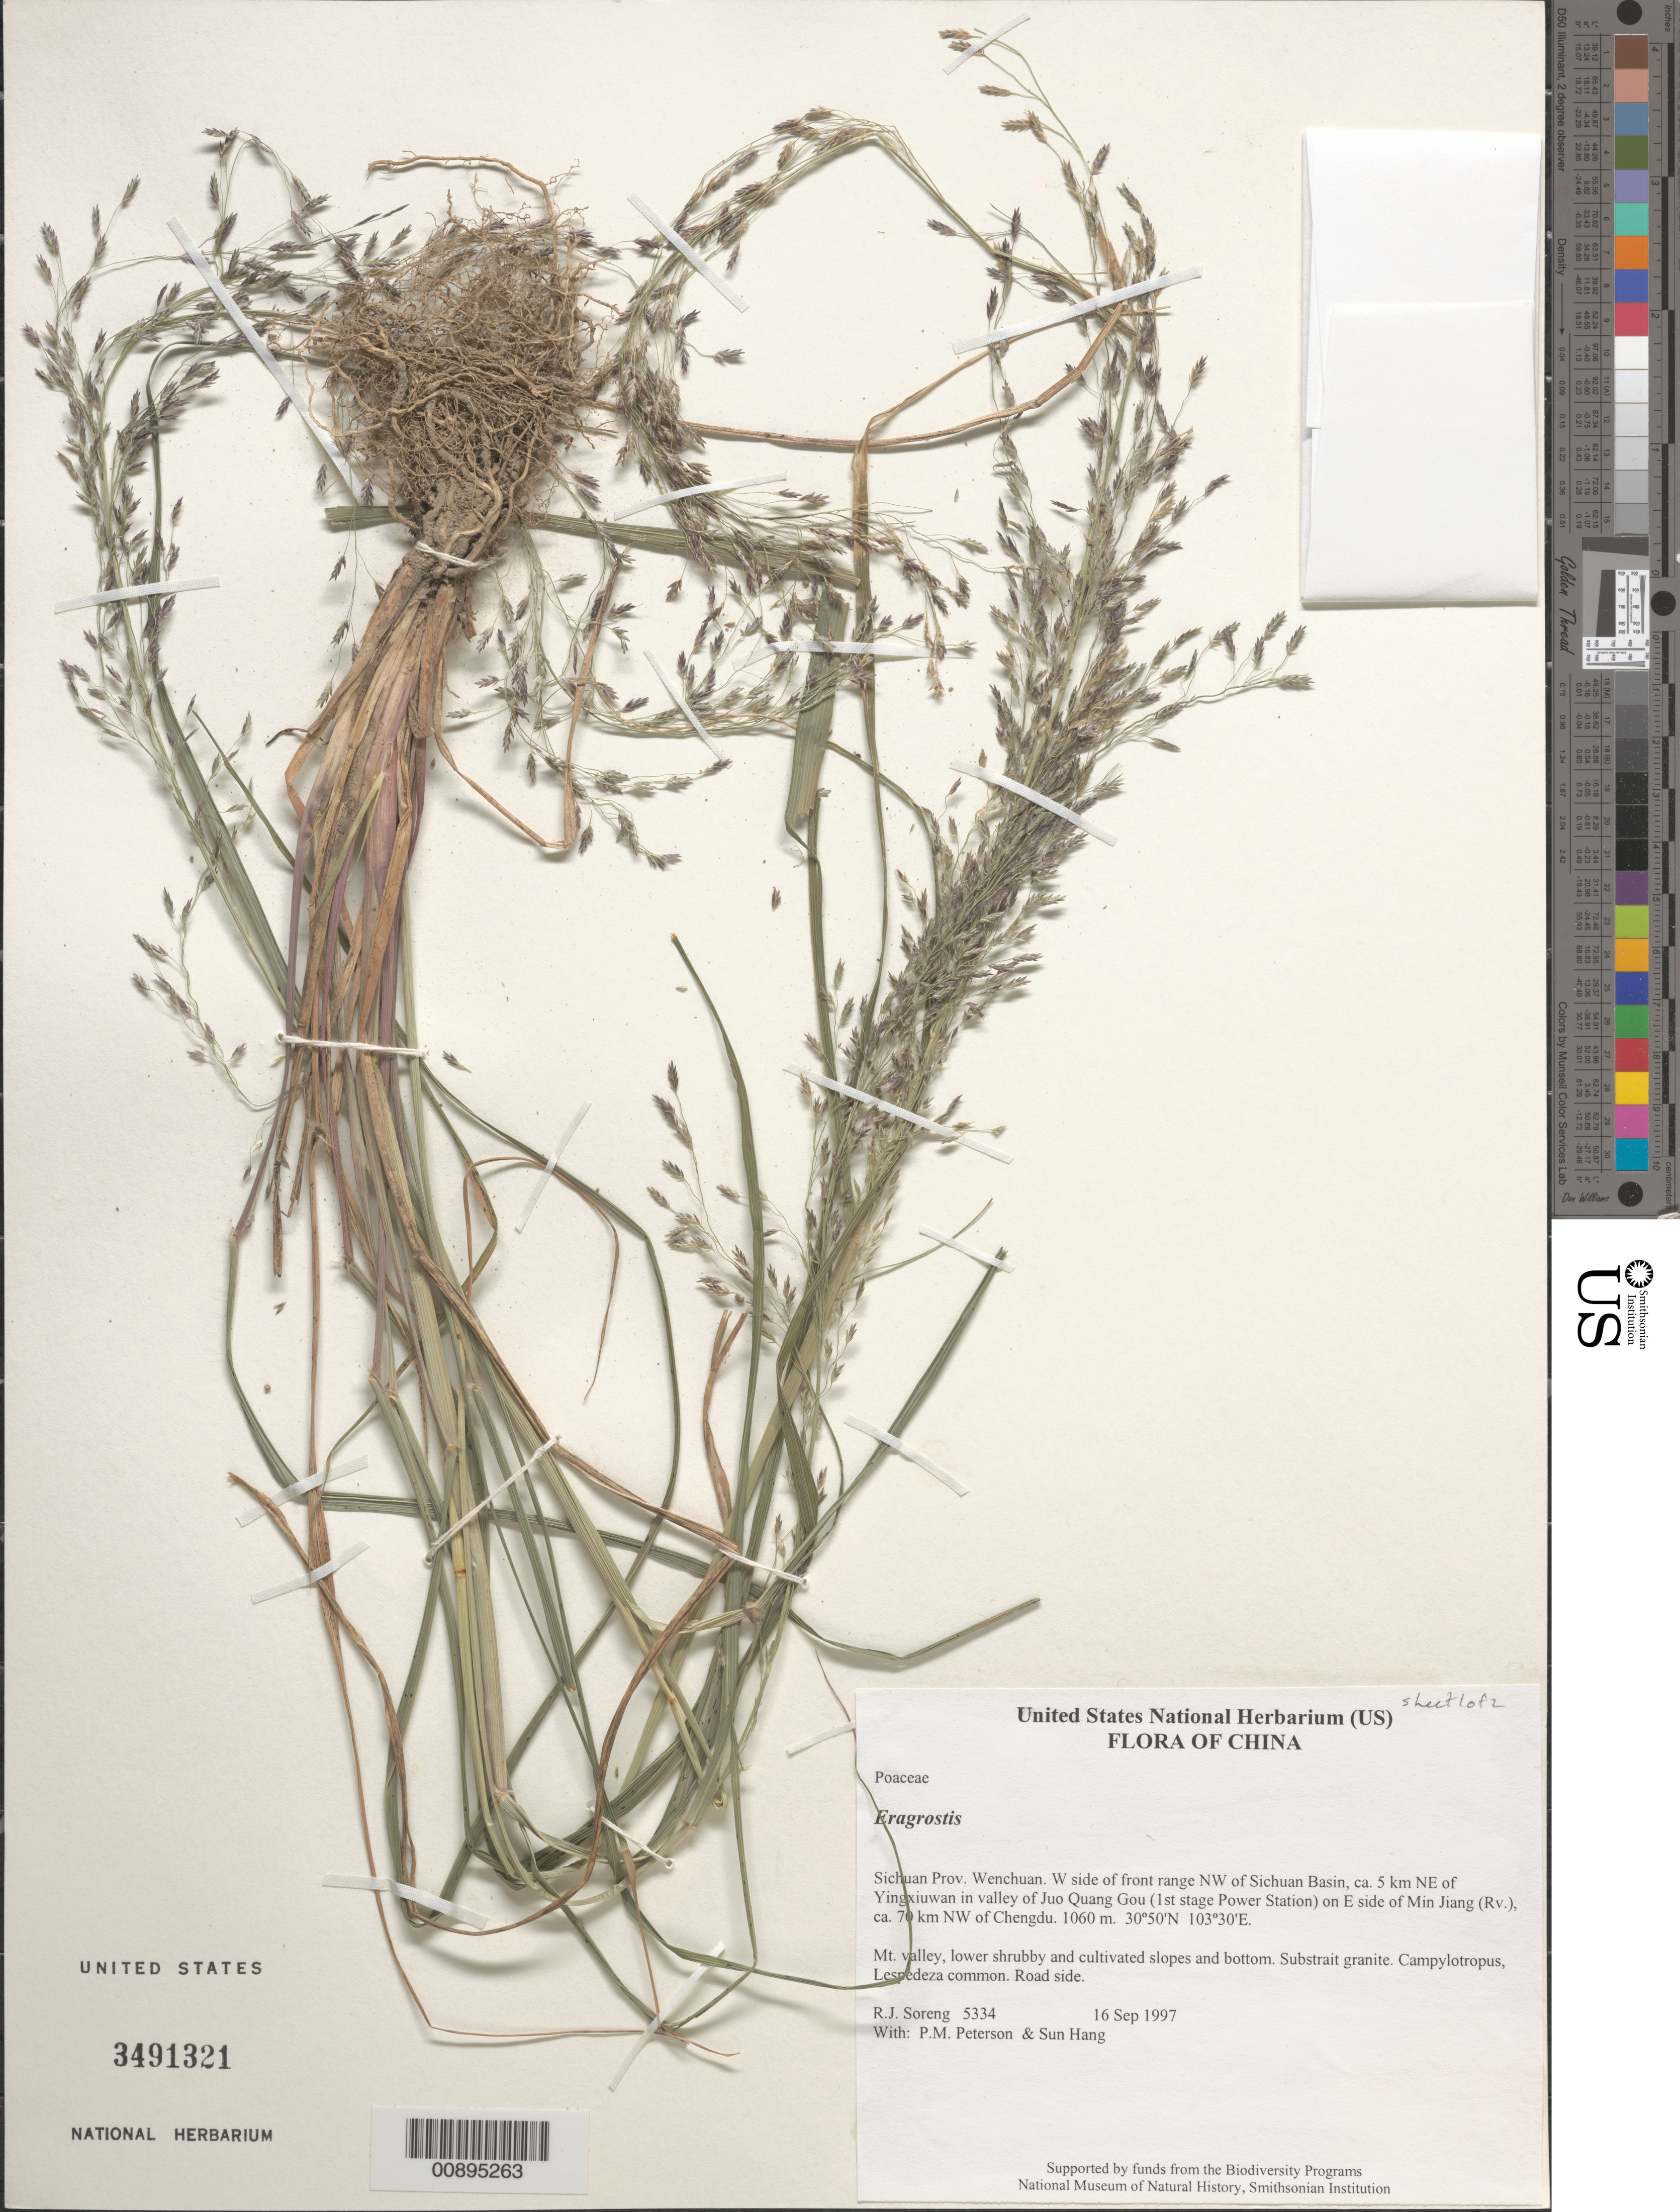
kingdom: Plantae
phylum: Tracheophyta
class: Liliopsida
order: Poales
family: Poaceae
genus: Eragrostis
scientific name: Eragrostis sp.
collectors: R. J. Soreng, P. M. Peterson & Sun Hang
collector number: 5334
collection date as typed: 16 Sep 1997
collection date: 1997-09-16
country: China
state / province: Sichuan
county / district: Wenchuan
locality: W side of front range NW of Sichuan Basin, ca. 5 km NE of Yingxiuwan in valley of Juo Quang Gou (1st stage Power Station) on E side of Min Jiang (Rv.), ca. 70 km NW of Chengdu.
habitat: Mt. valley, lower shruby and cultivated slopes and bottom. Substrait granite. Campylotropus, Lespedeza common.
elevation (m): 1060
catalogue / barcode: US 3491321